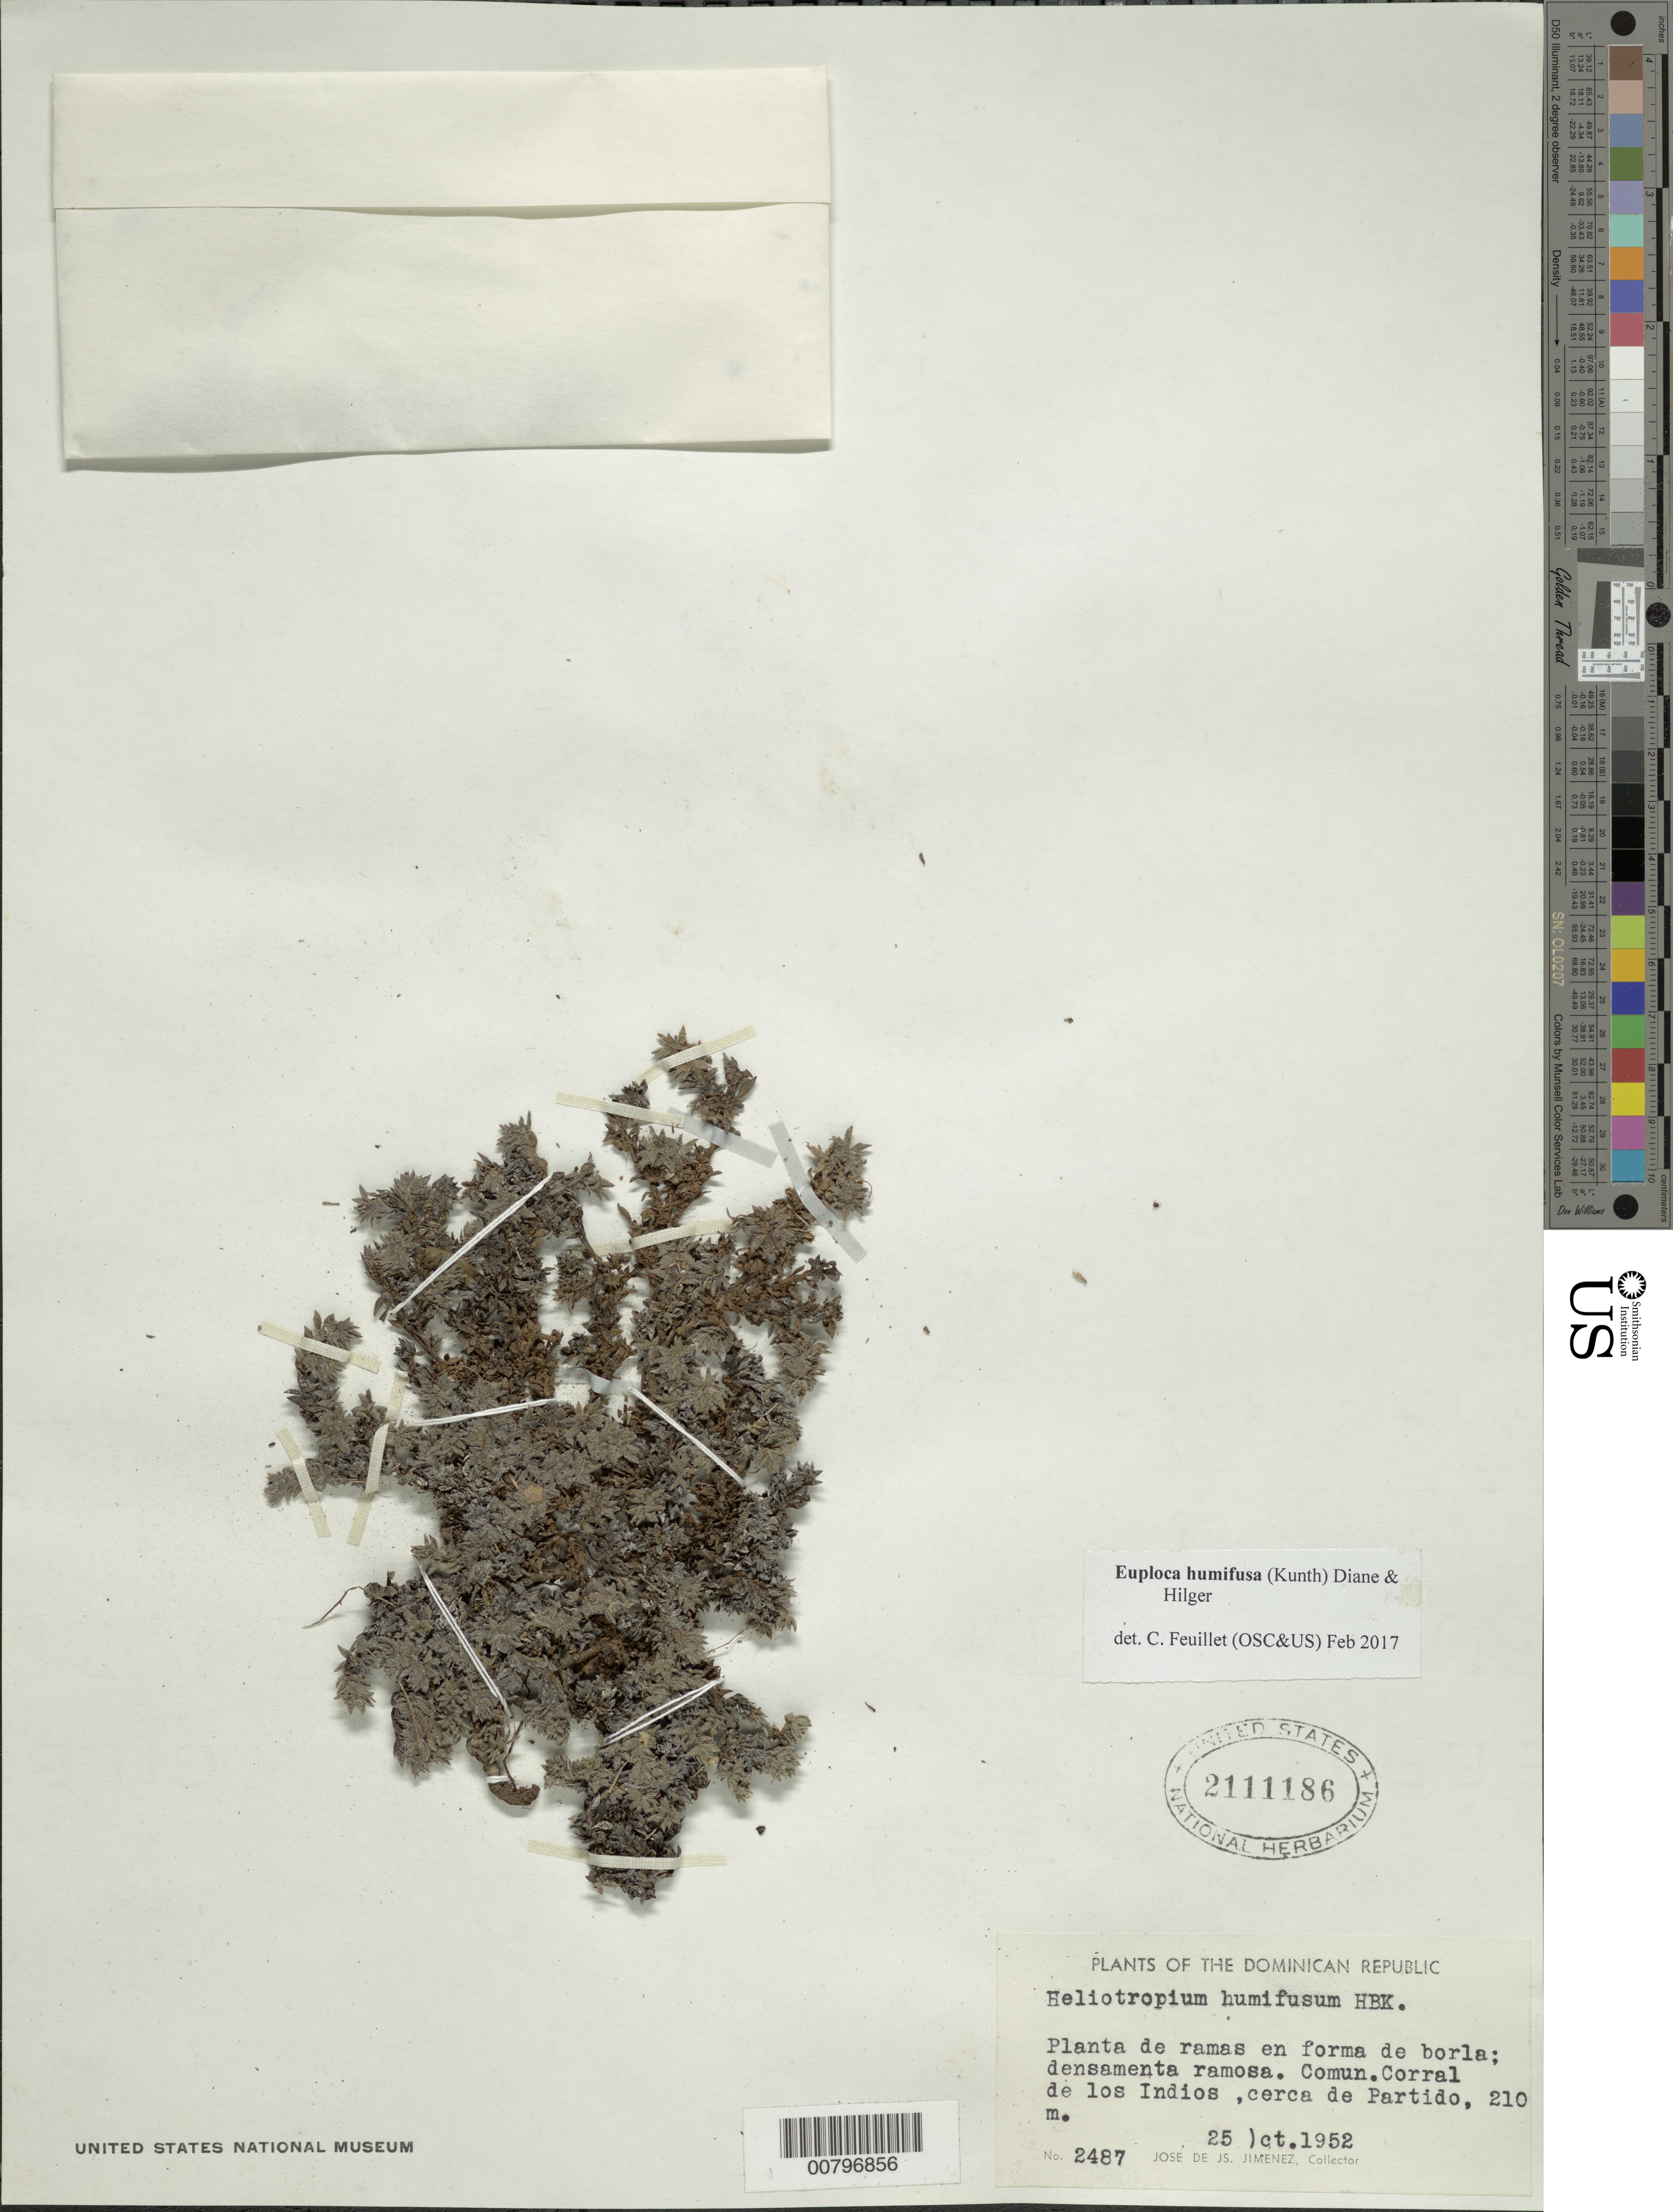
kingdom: Plantae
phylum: Tracheophyta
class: Magnoliopsida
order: Boraginales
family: Heliotropiaceae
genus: Euploca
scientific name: Euploca humifusa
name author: (Kunth) Diane & Hilger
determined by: Feuillet, C.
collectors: J. J. Jiménez Almonte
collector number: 2487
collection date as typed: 25 Oct 1952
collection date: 1952-10-25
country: Dominican Republic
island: Hispaniola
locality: Comun. Corral de los Indios, near Partido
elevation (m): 210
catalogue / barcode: US 2111186